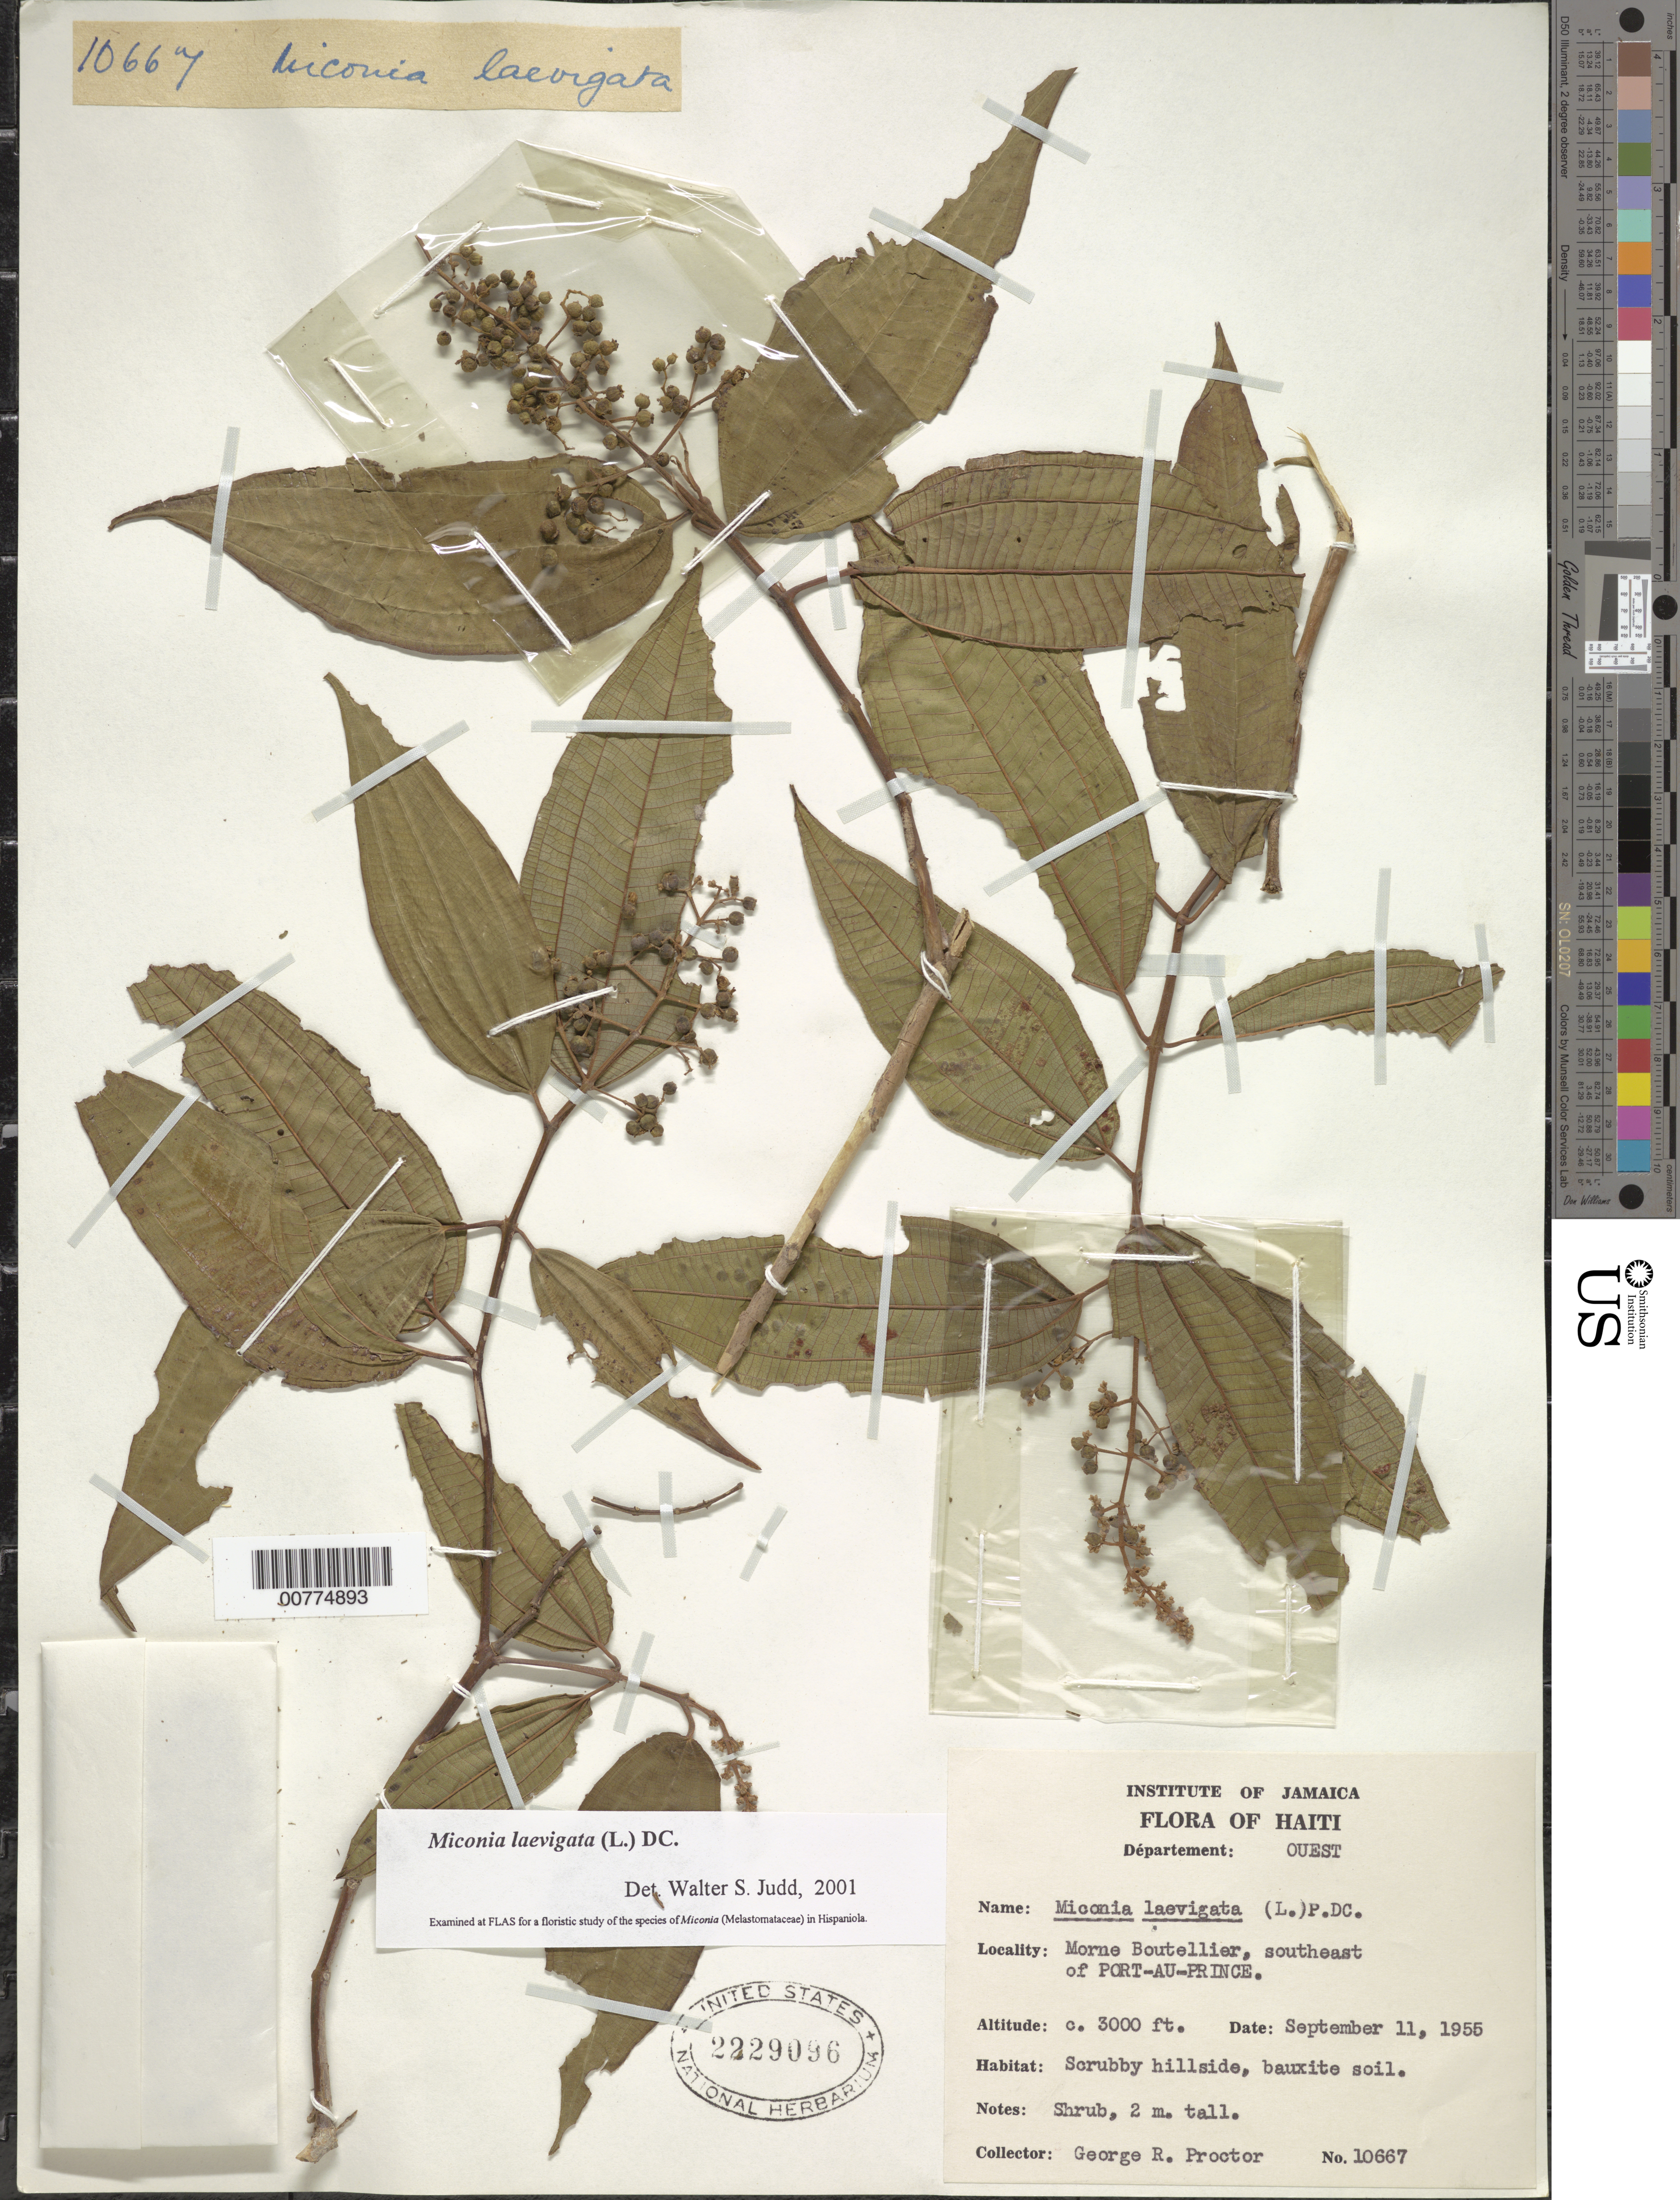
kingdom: Plantae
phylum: Tracheophyta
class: Magnoliopsida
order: Myrtales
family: Melastomataceae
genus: Miconia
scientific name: Miconia laevigata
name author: (L.) D. Don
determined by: Judd, Walter S.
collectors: G. R. Proctor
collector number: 10667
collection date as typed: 11 Sep 1955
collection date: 1955-09-11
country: Haiti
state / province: Ouest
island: Hispaniola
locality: Southeast of Port-au-Prince, Morne Boutellier.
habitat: Scrubby hillside, bauxite soil.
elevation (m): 914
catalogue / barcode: US 2229096